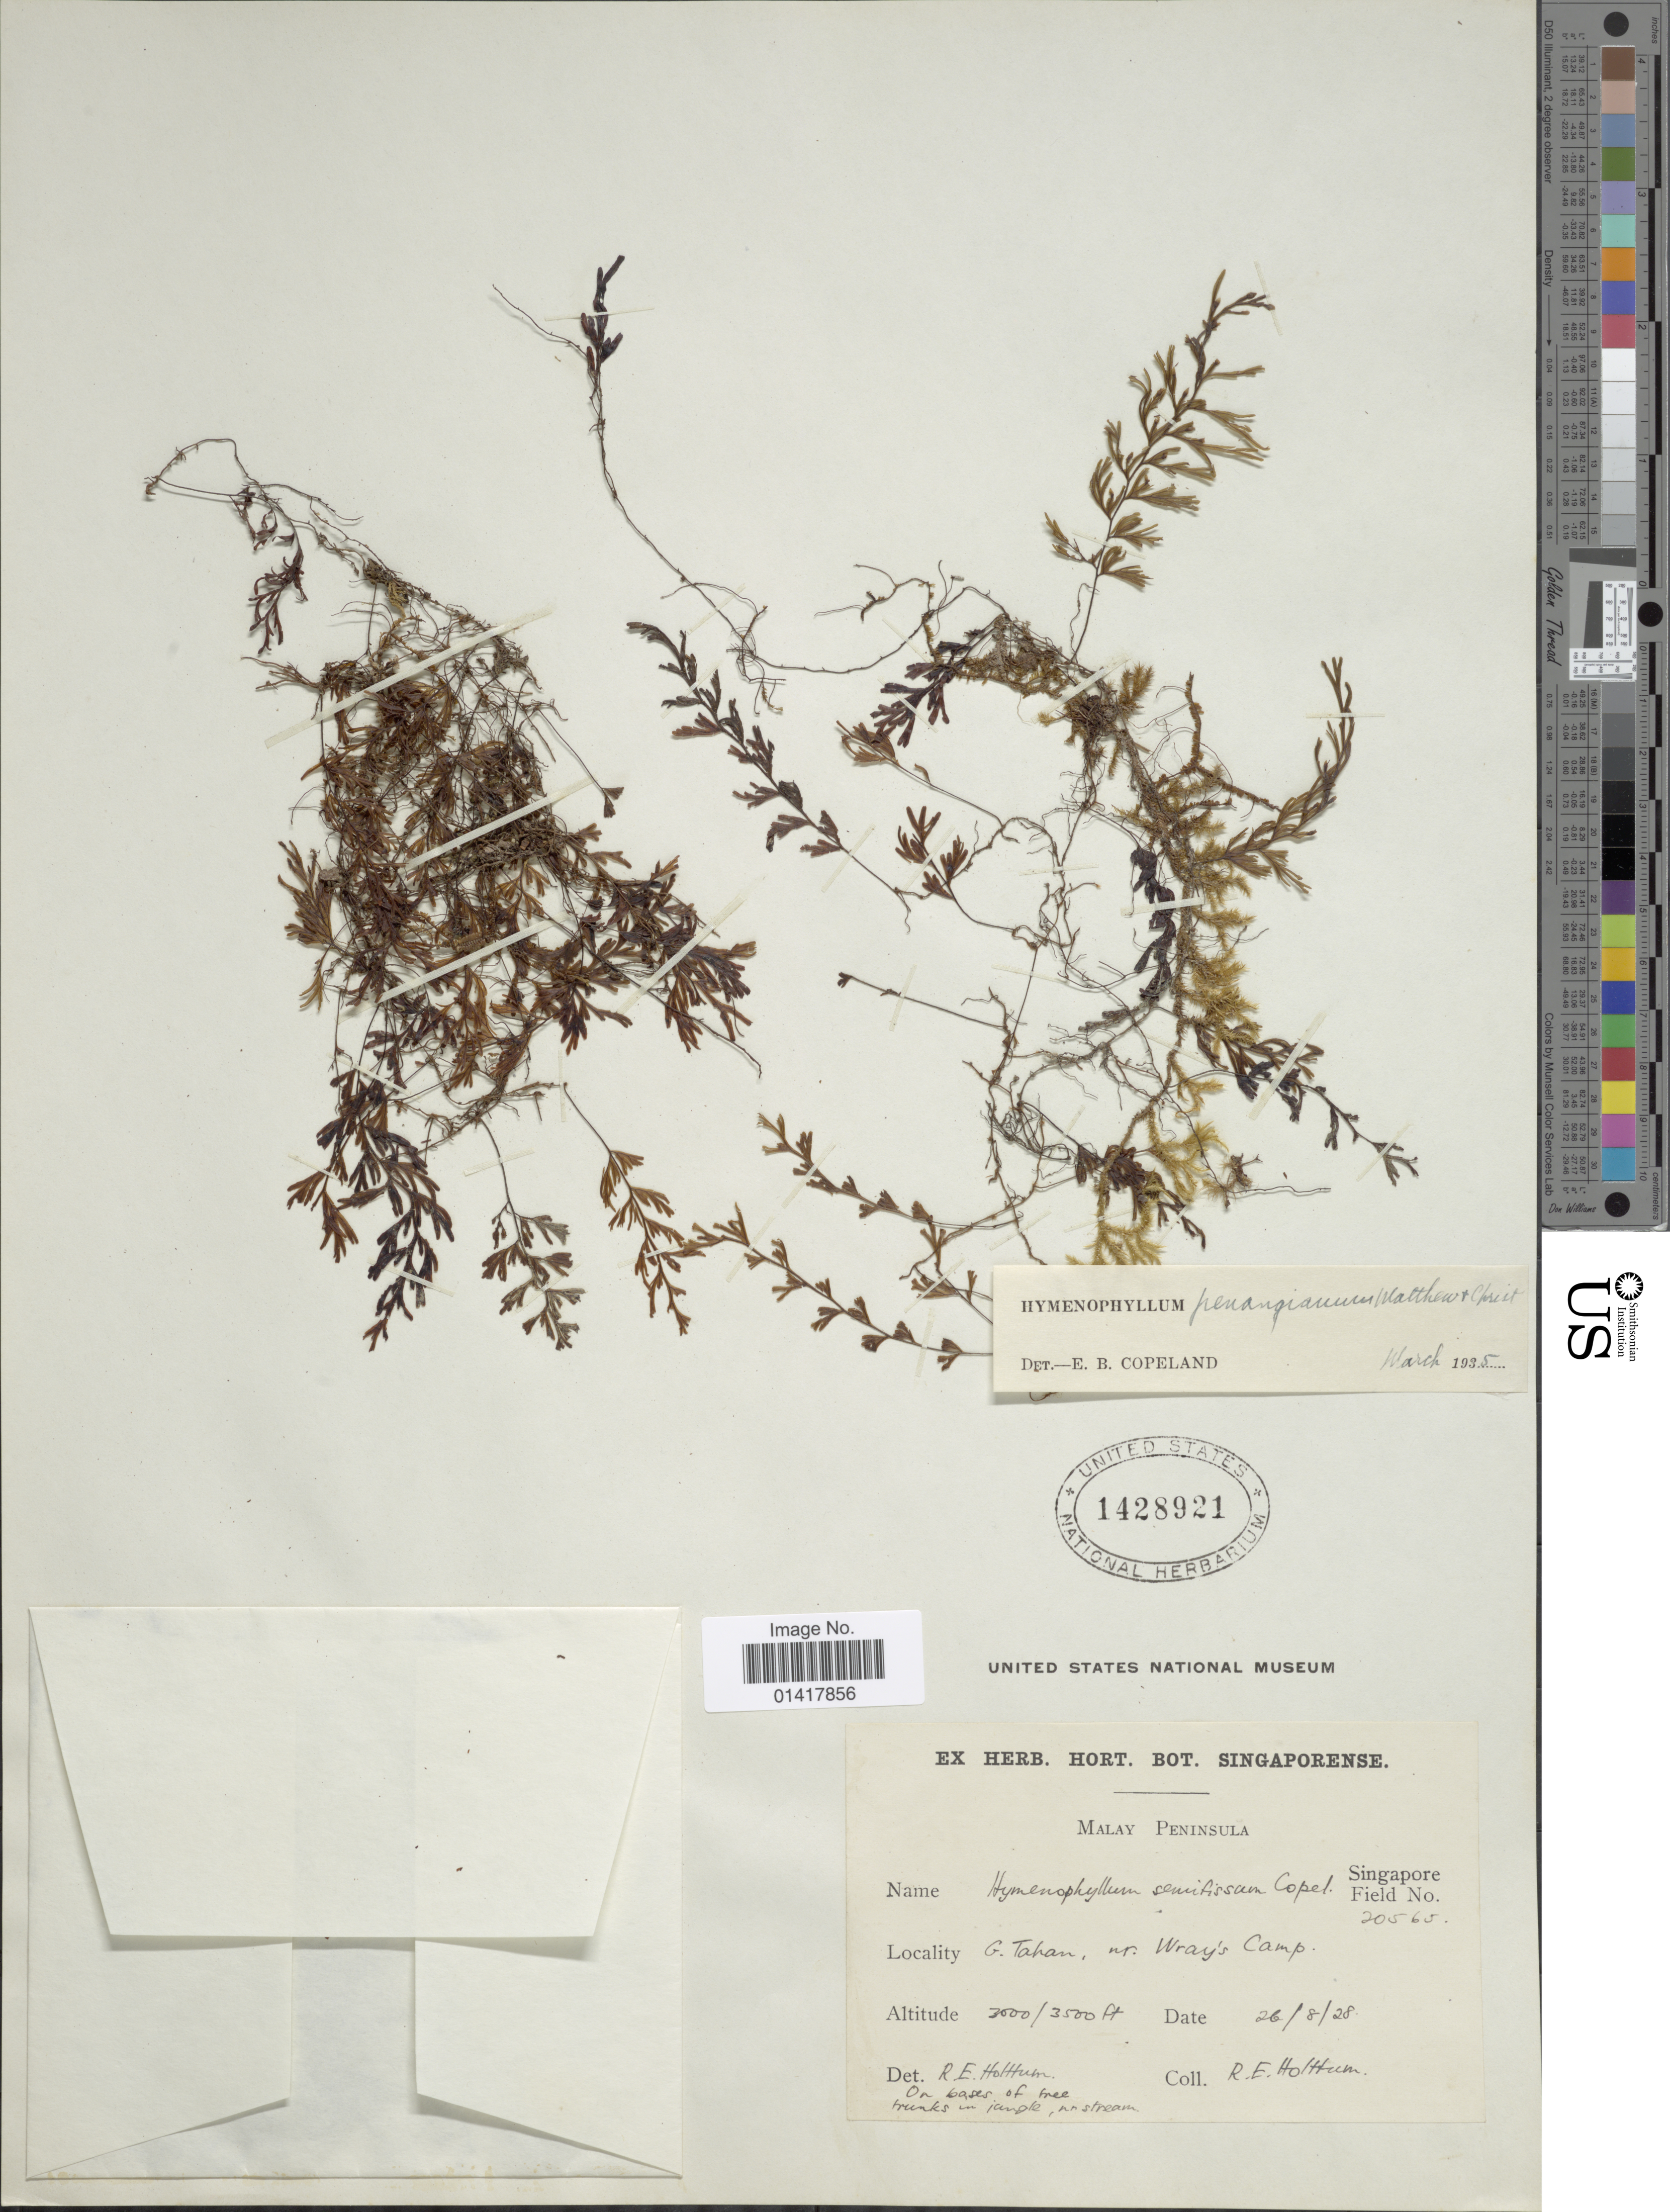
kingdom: Plantae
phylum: Tracheophyta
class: Polypodiopsida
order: Hymenophyllales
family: Hymenophyllaceae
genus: Hymenophyllum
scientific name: Hymenophyllum penangianum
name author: C.G. Matthew & Christ ex Christ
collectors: R. E. Holttum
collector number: Singapore Field 20565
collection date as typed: Transcribed d/m/y: 26/8/28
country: Malaysia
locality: Malay Peninsula, G. Tahan nr. Wray's Camp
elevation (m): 914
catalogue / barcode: US 1428921